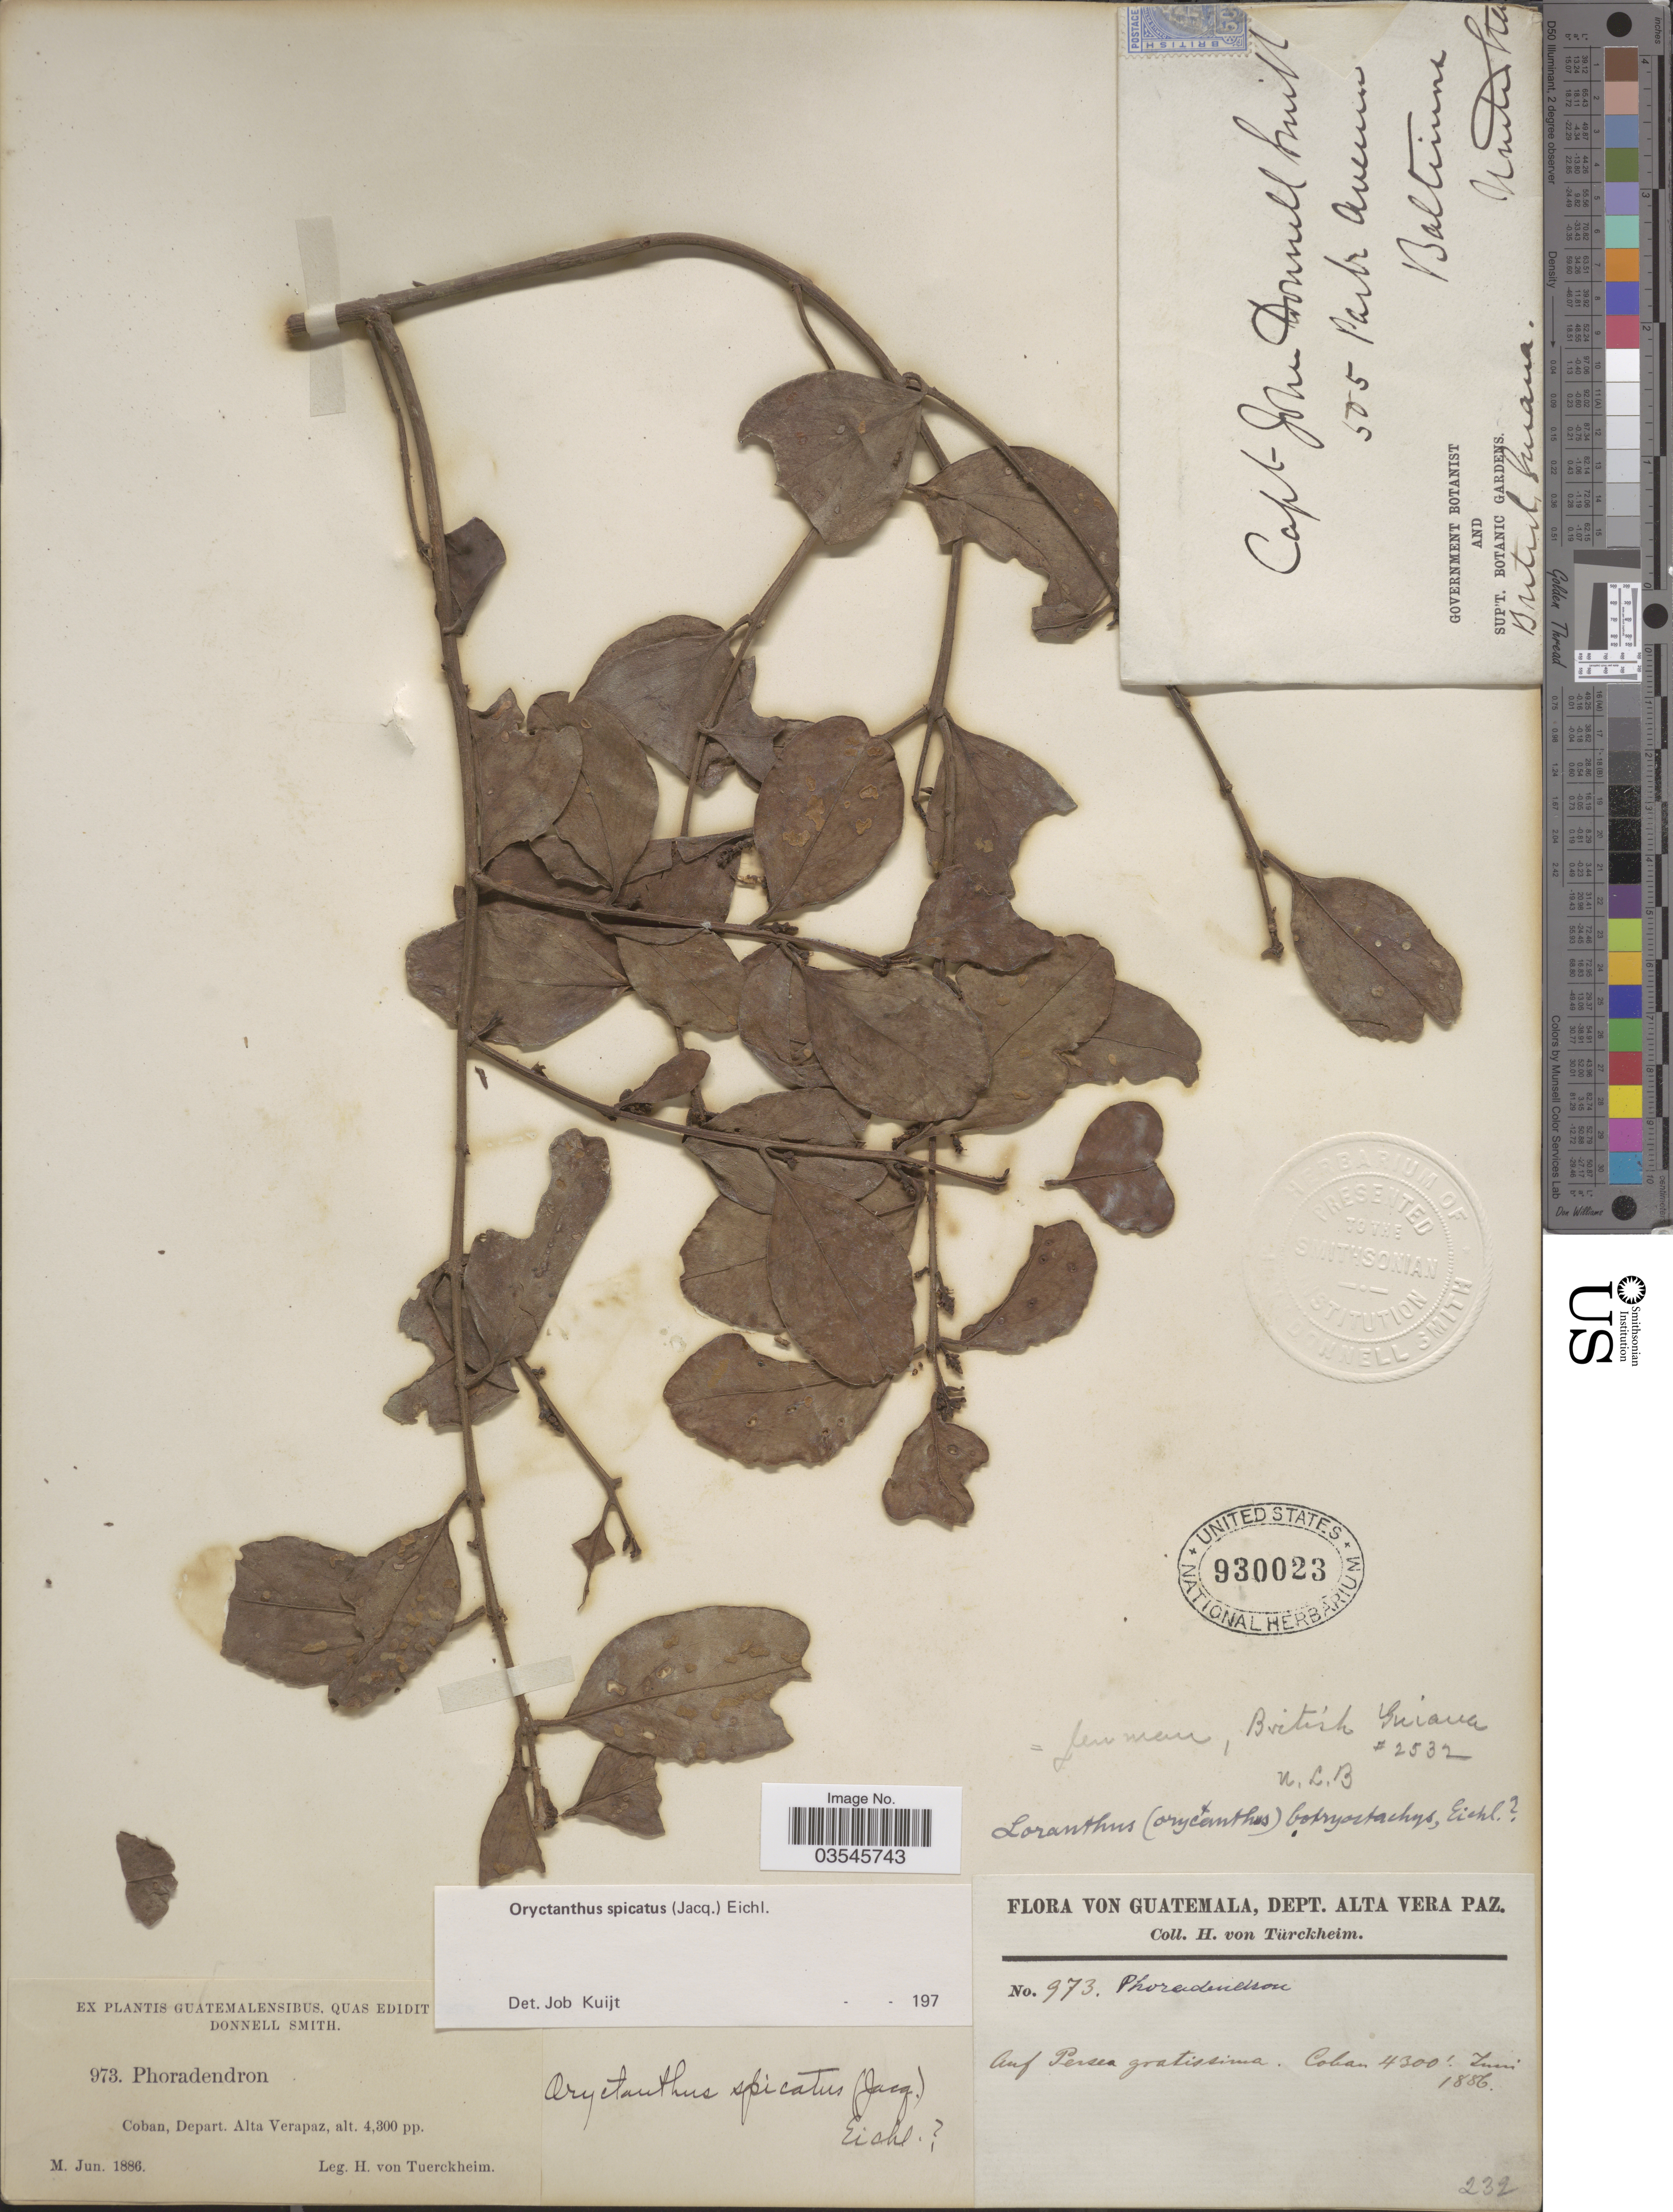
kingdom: Plantae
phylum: Tracheophyta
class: Magnoliopsida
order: Santalales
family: Loranthaceae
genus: Oryctanthus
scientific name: Oryctanthus spicatus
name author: (Jacq.) Eichler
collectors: H. von Türckheim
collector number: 973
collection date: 1886-06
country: Guatemala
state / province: Alta Verapaz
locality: Coban, Depart. Alta Verapaz.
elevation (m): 1311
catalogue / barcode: US 930023